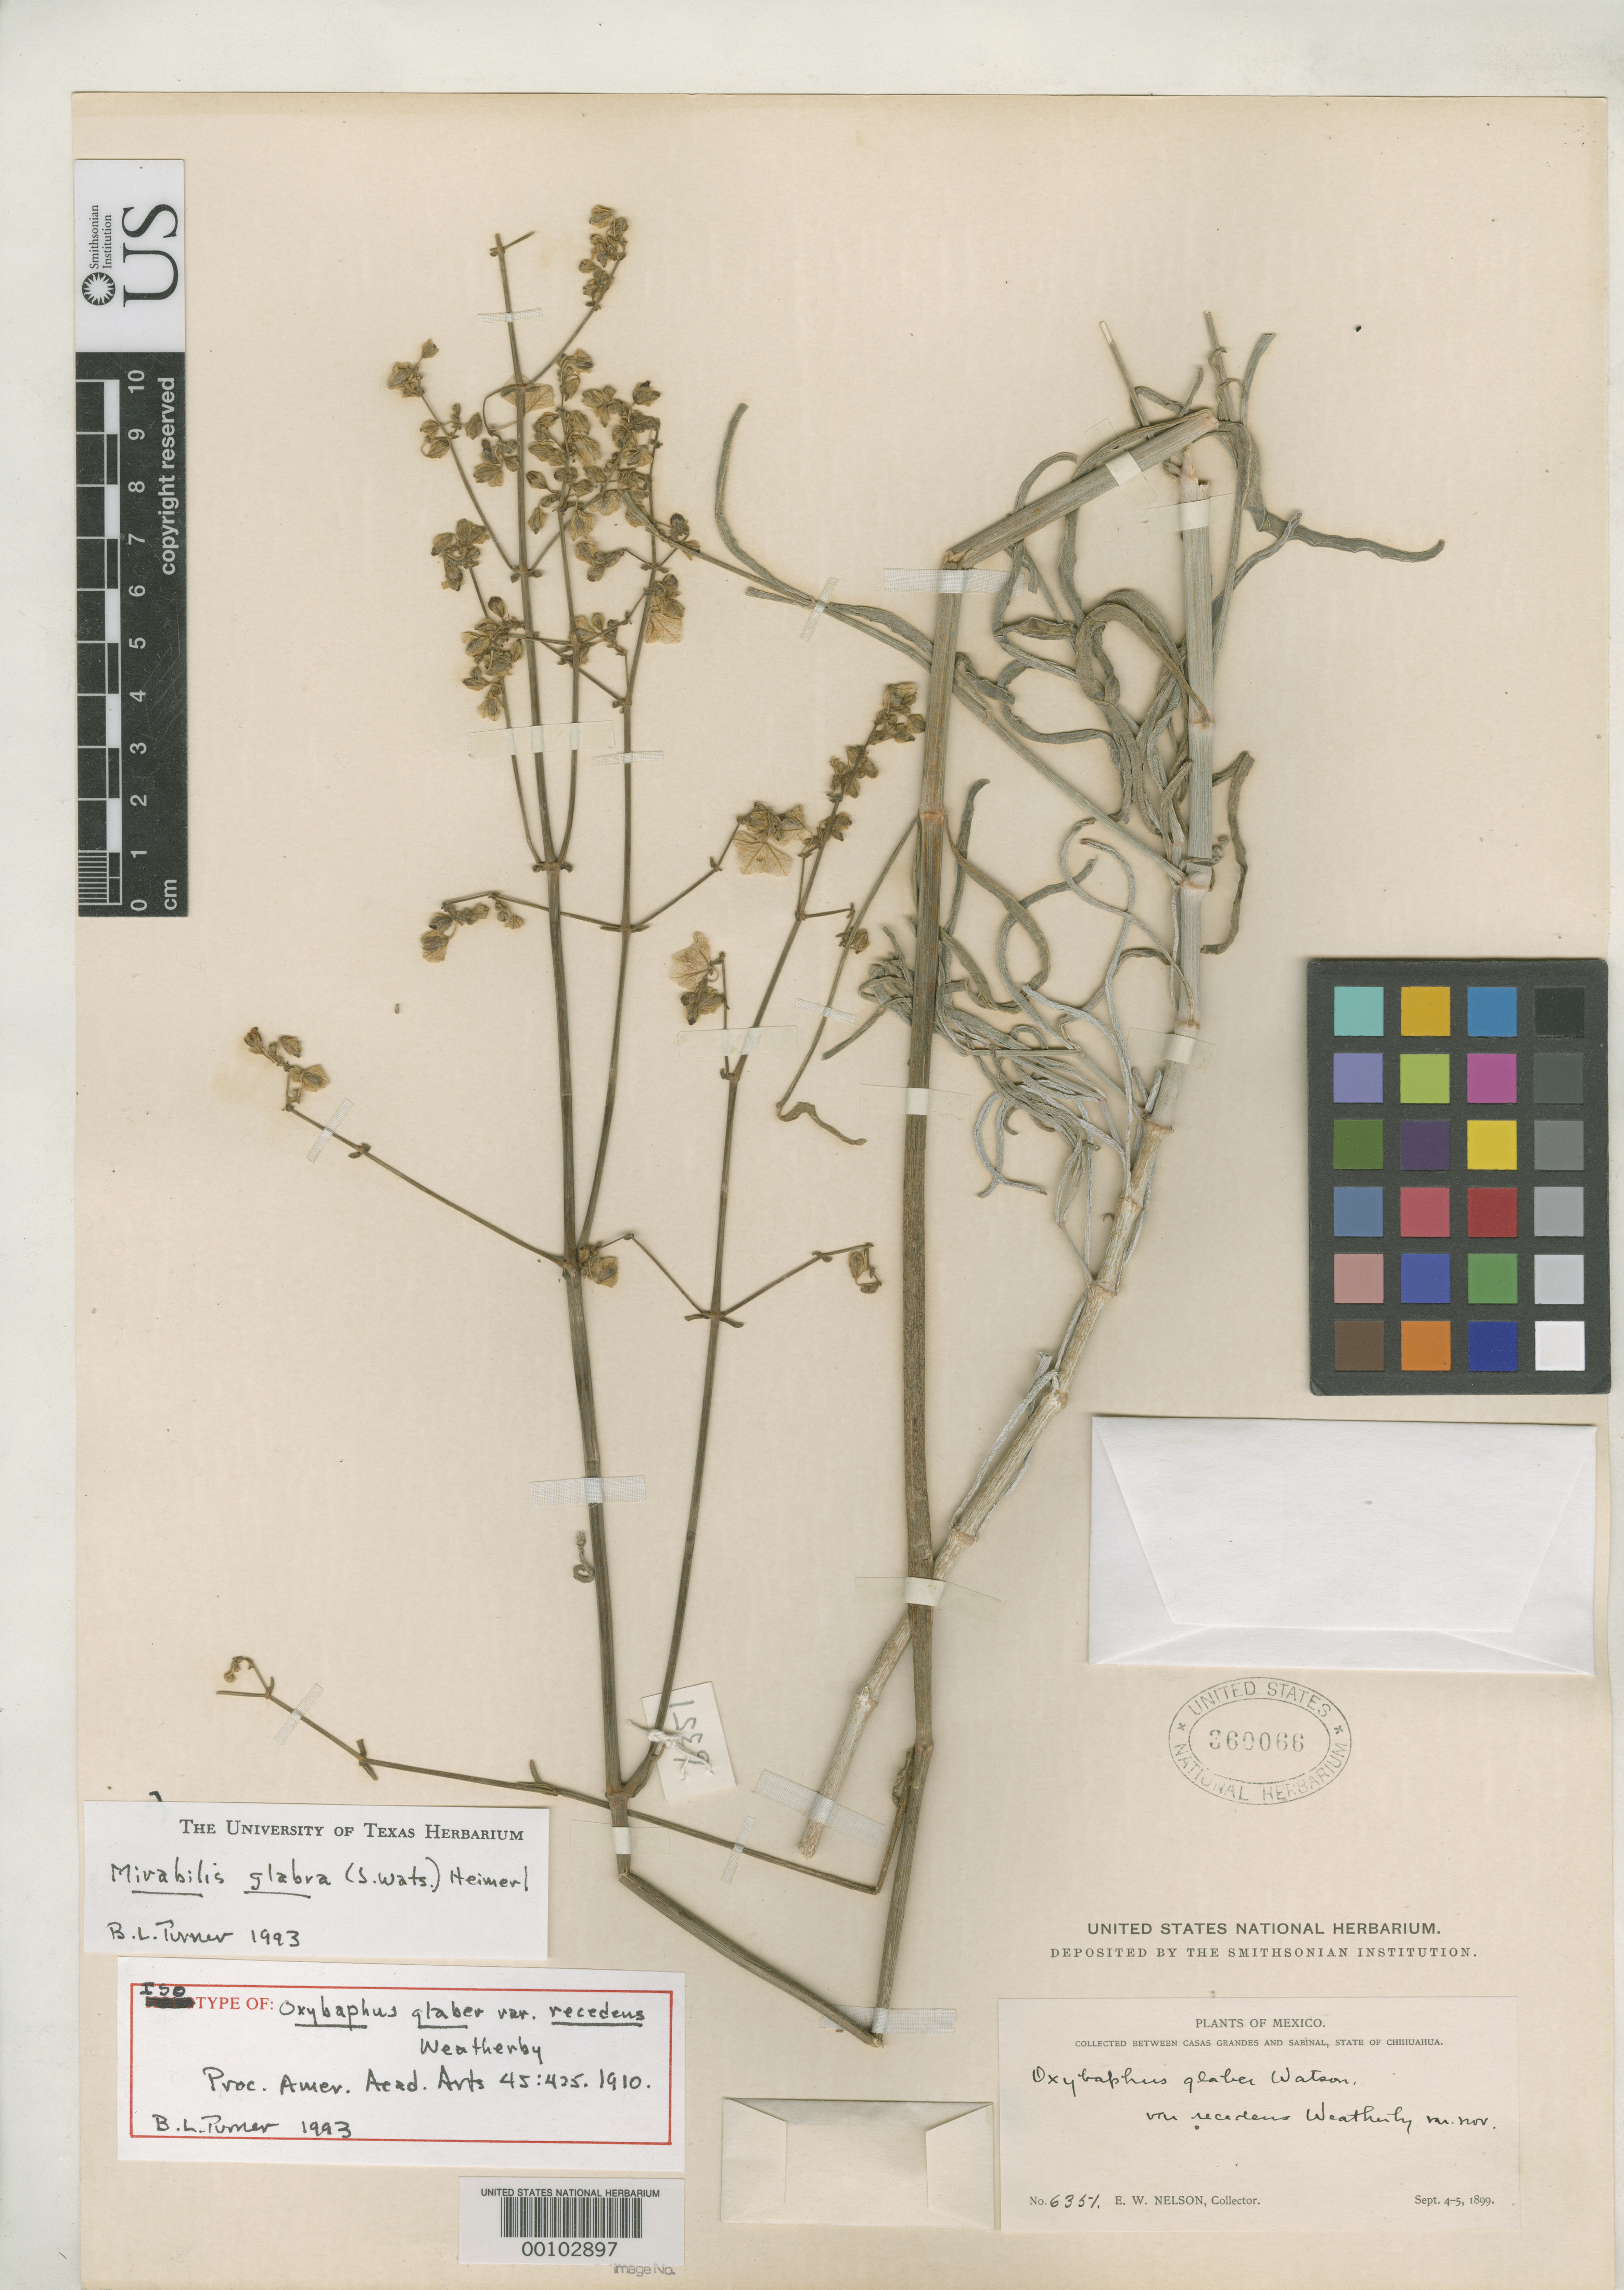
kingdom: Plantae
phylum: Tracheophyta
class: Magnoliopsida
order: Caryophyllales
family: Nyctaginaceae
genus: Oxybaphus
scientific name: Oxybaphus glaber var. recedens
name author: Weath.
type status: Isotype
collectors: E. W. Nelson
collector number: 6351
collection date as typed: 04 Sep 1899 to 05 Sep 1899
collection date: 1899-09-04/1899-09-05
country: Mexico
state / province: Chihuahua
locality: Between Casas Grandes and Sabinal.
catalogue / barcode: US 360066